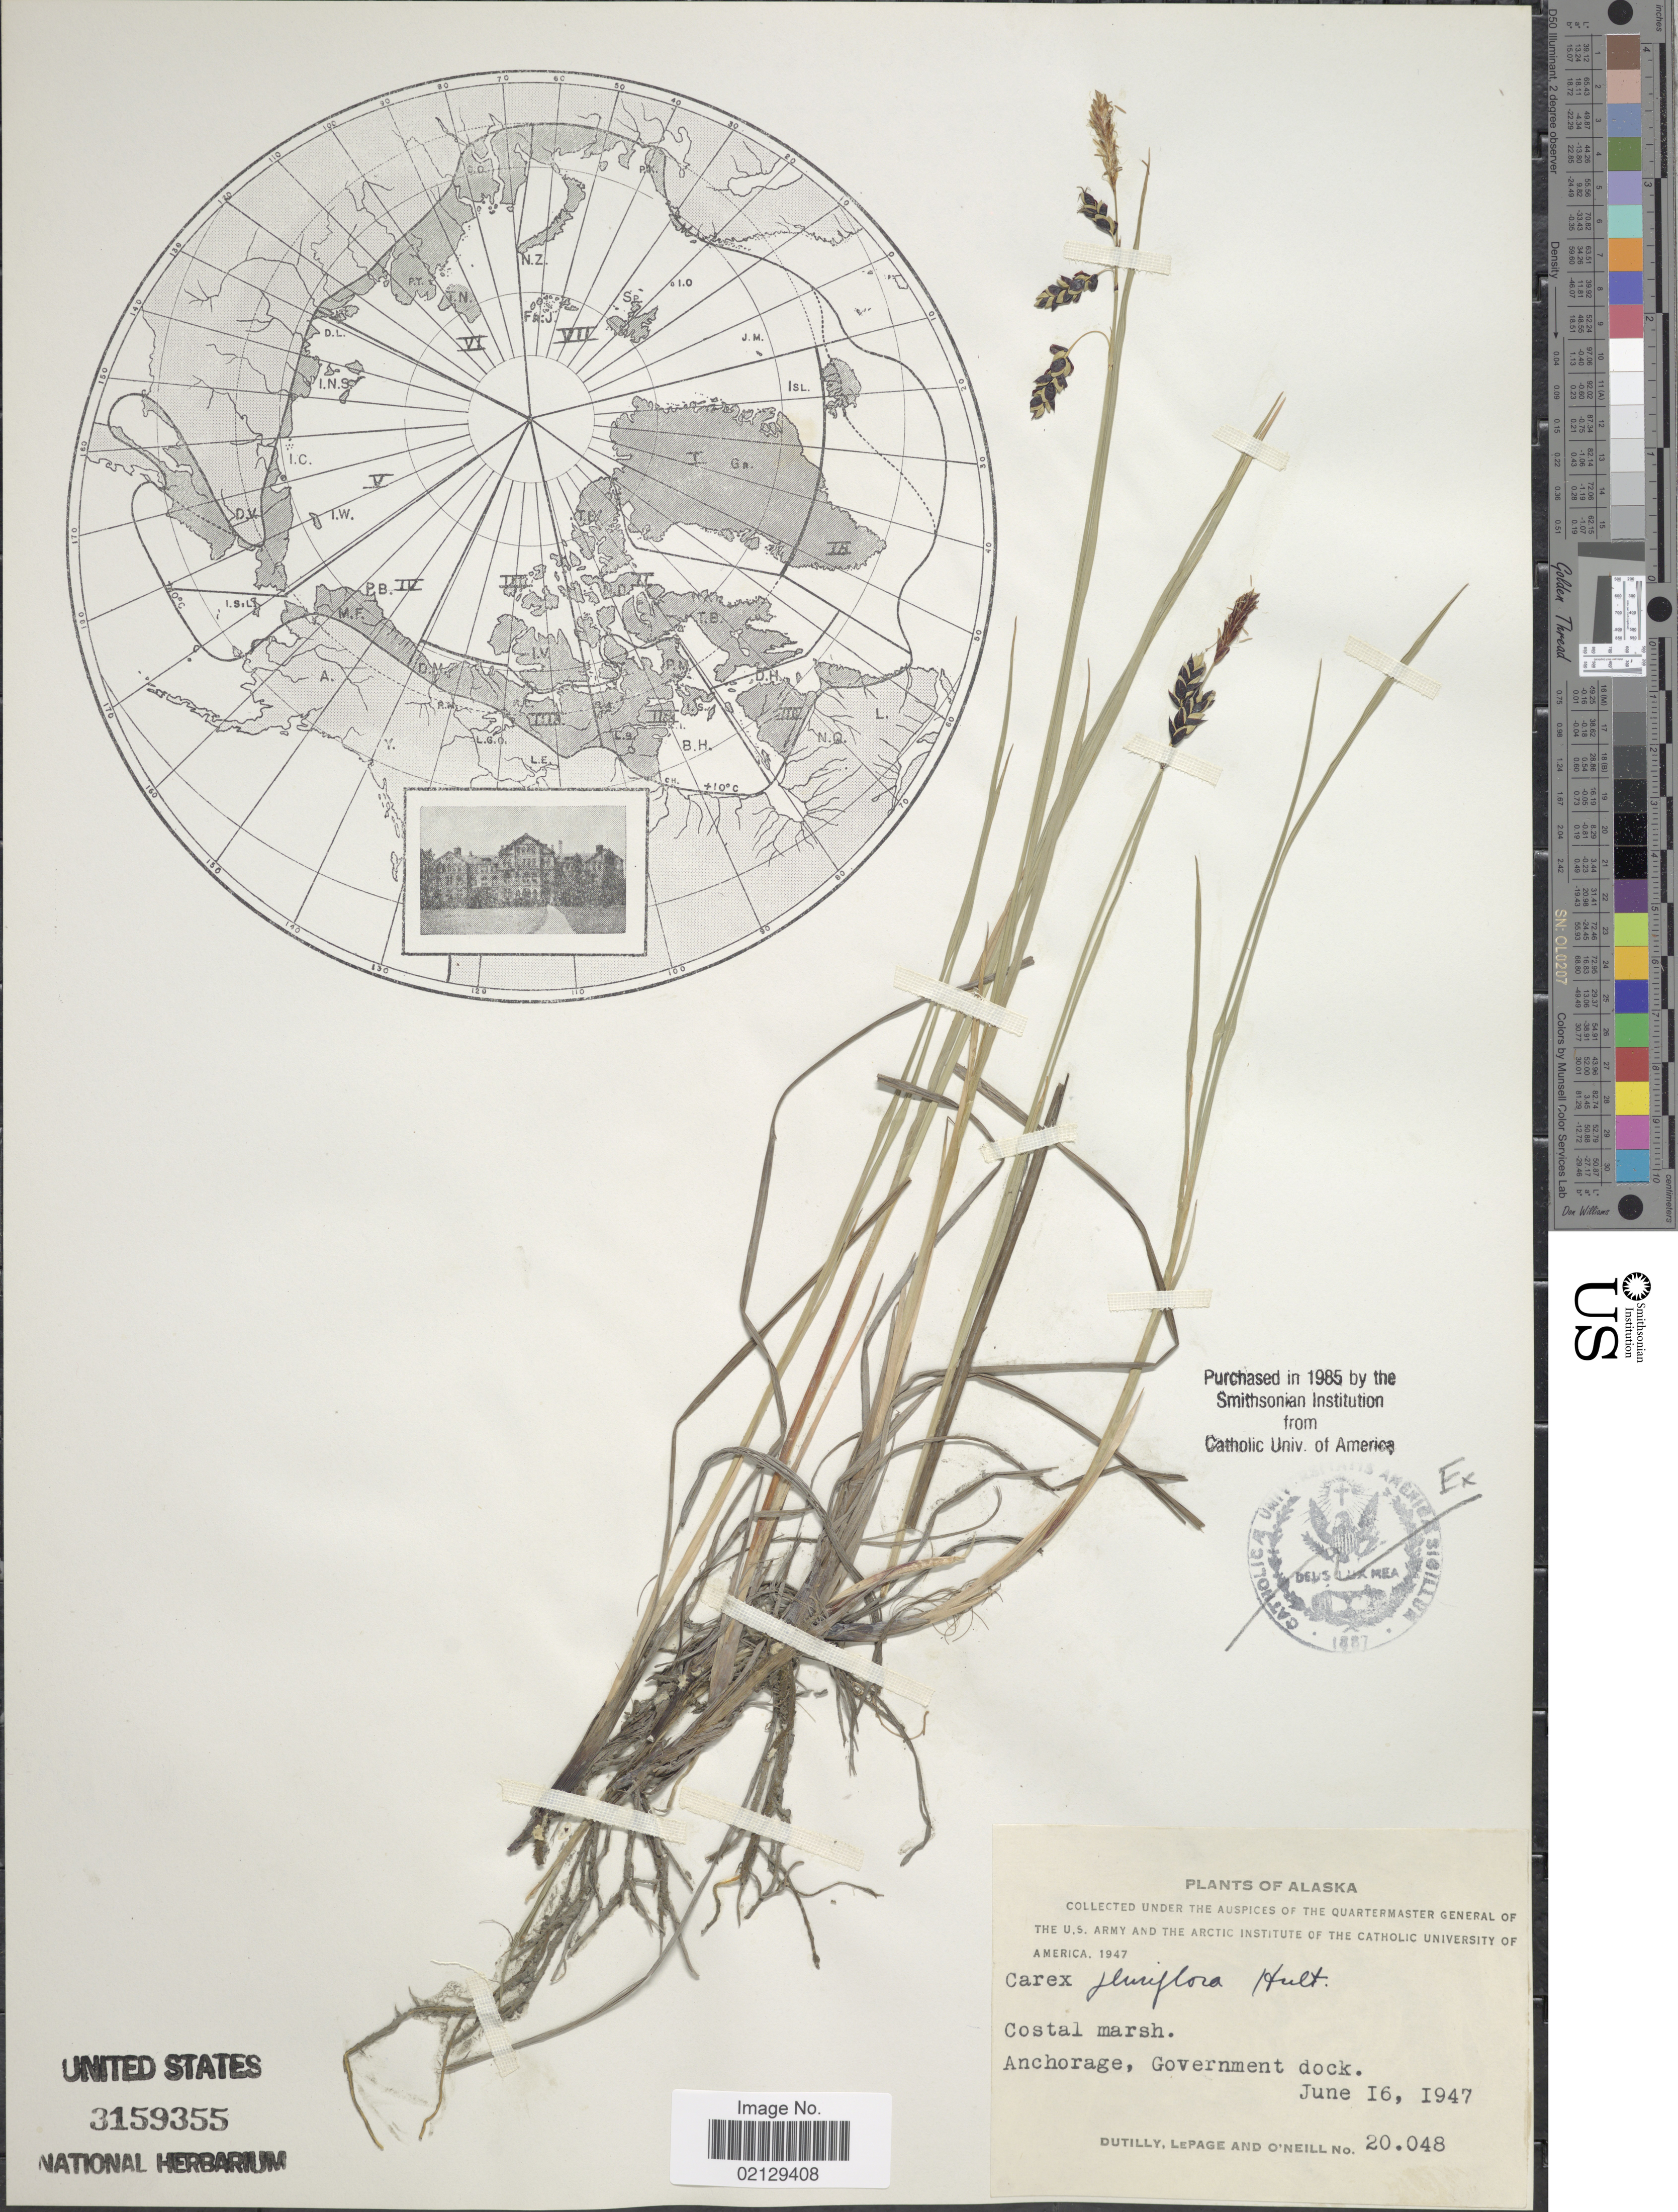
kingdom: Plantae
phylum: Tracheophyta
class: Liliopsida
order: Poales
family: Cyperaceae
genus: Carex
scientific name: Carex pluriflora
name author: Hultén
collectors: -. Dutilly, -. LePage & O' Neill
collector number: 20048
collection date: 1947-06-16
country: United States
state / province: Alaska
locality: Anchorage, Goverment dock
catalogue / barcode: US 3159355